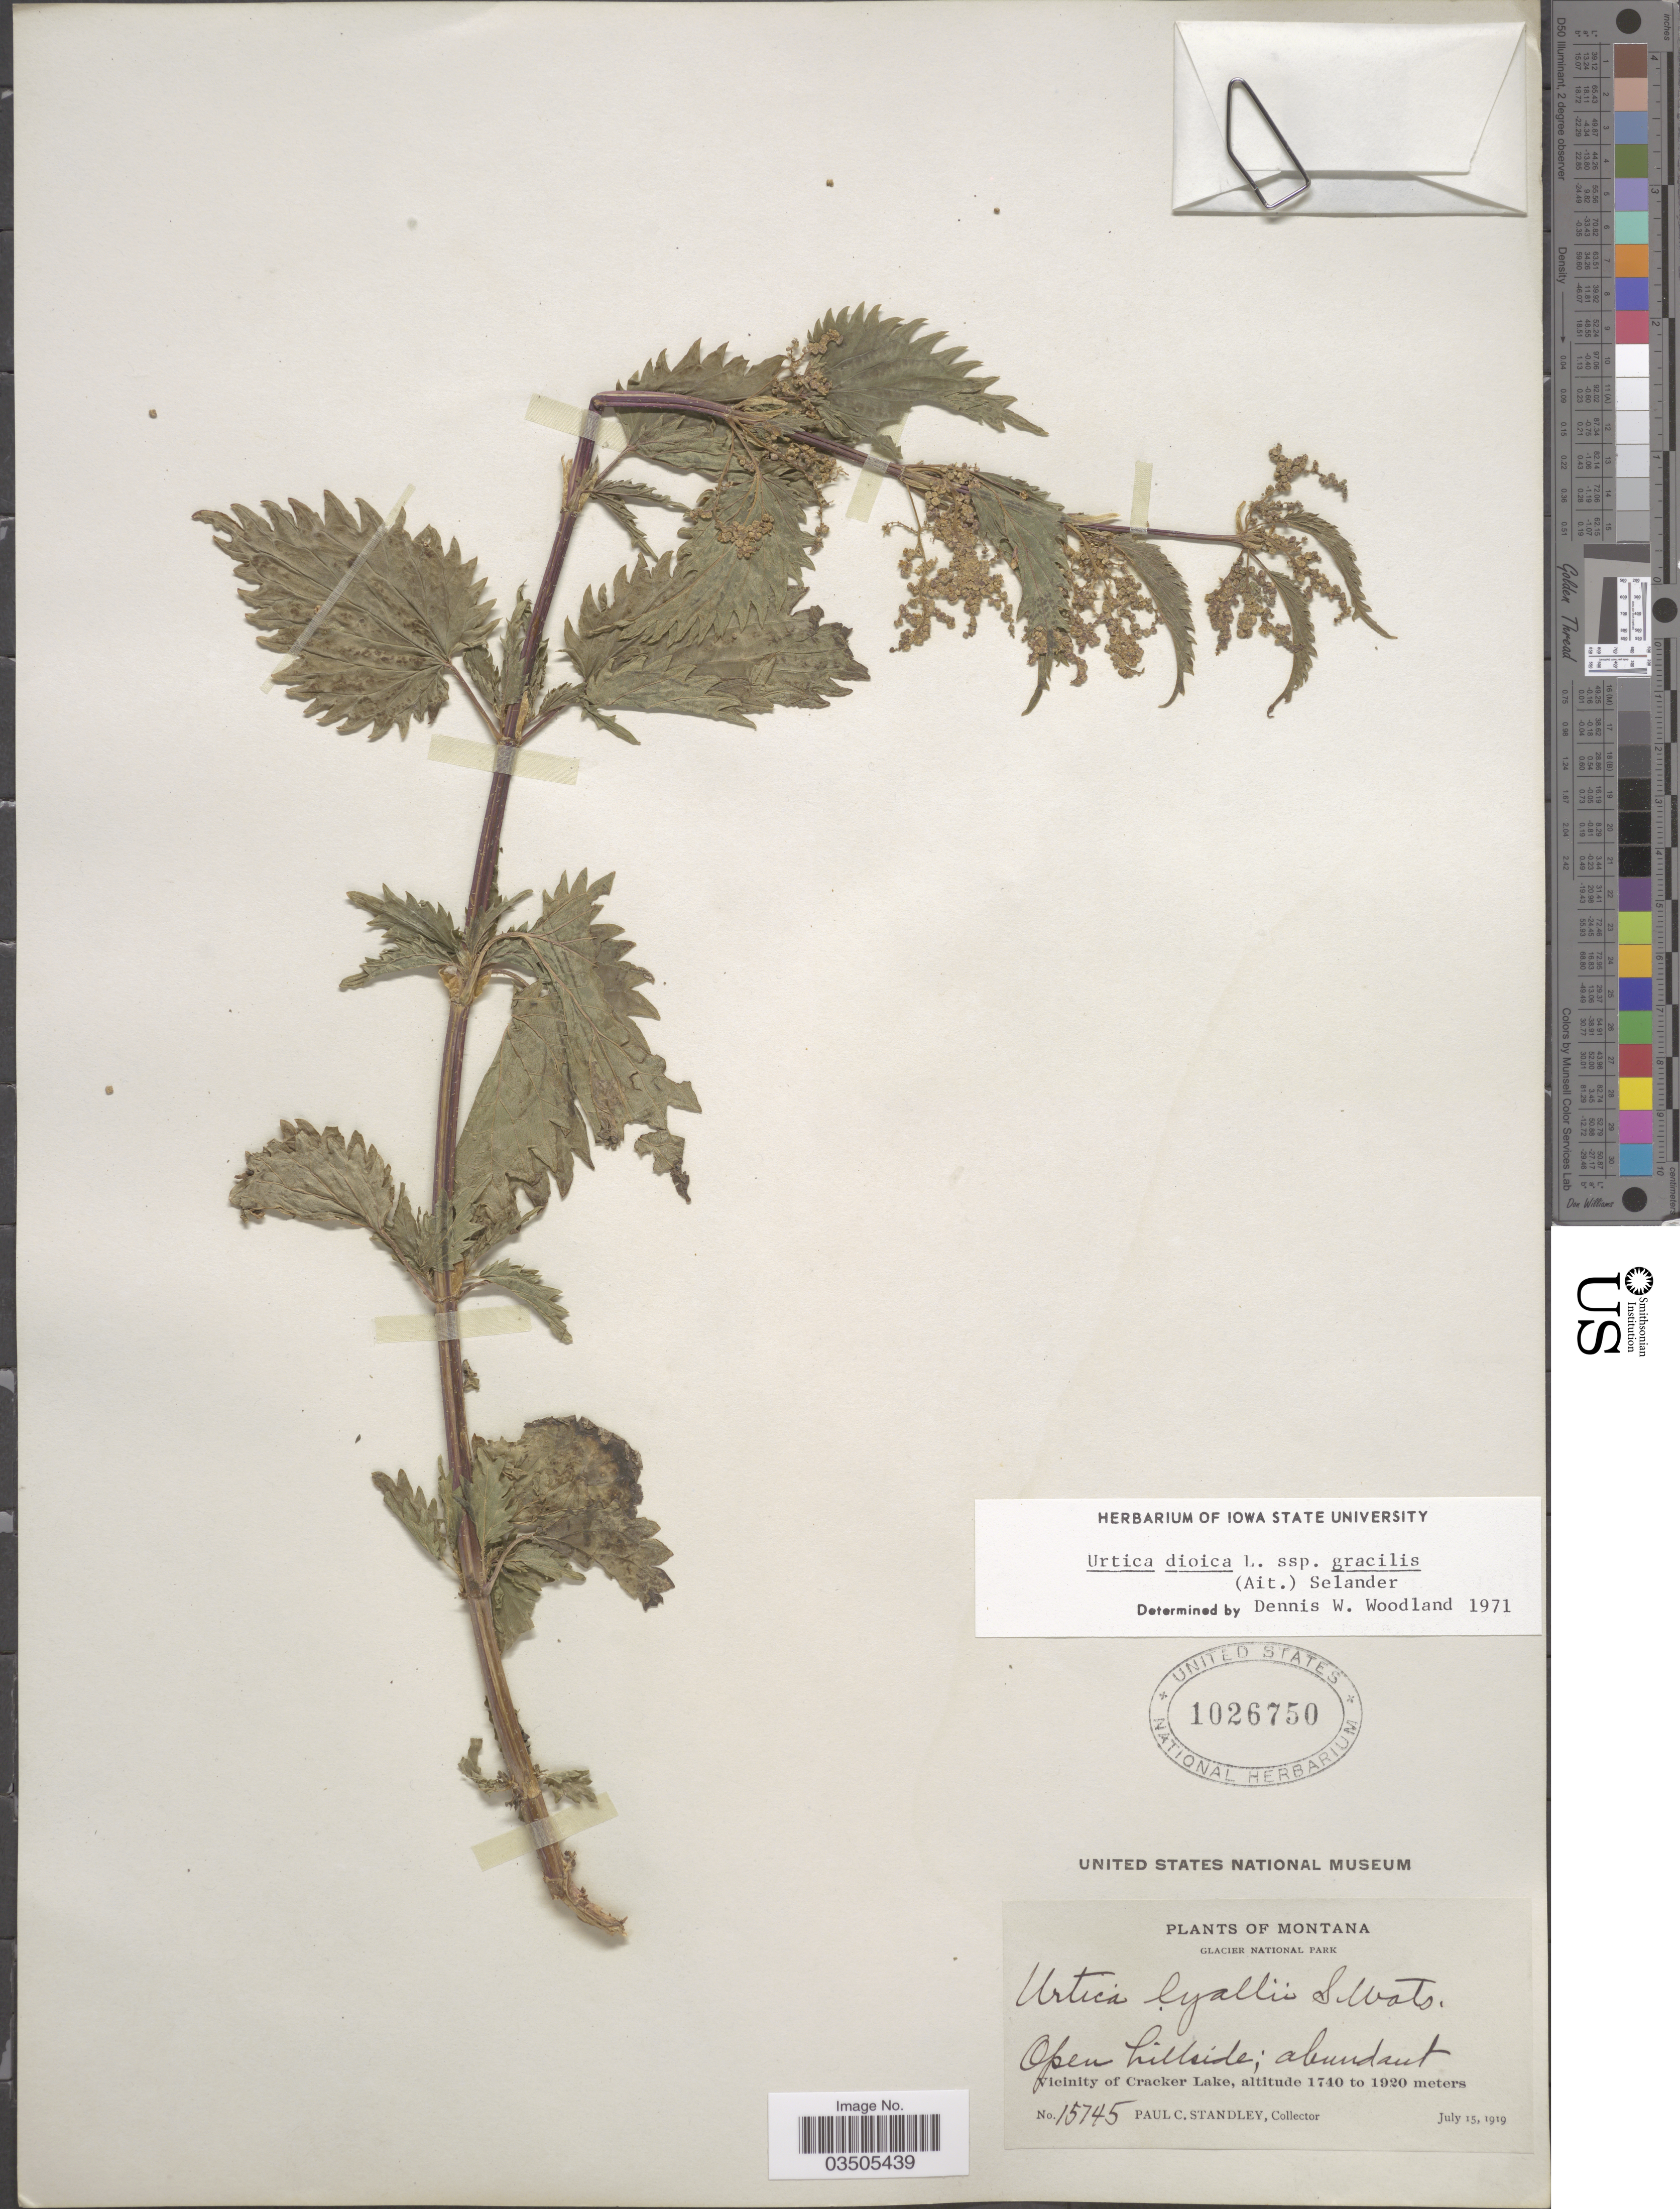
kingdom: Plantae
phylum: Tracheophyta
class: Magnoliopsida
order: Rosales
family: Urticaceae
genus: Urtica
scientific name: Urtica dioica subsp. gracilis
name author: L.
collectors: P. C. Standley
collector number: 15745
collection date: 1919-07-15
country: United States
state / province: Montana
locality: Glacier National Park. Vicinity of Cracker Lake.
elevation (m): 1740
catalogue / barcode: US 1026750